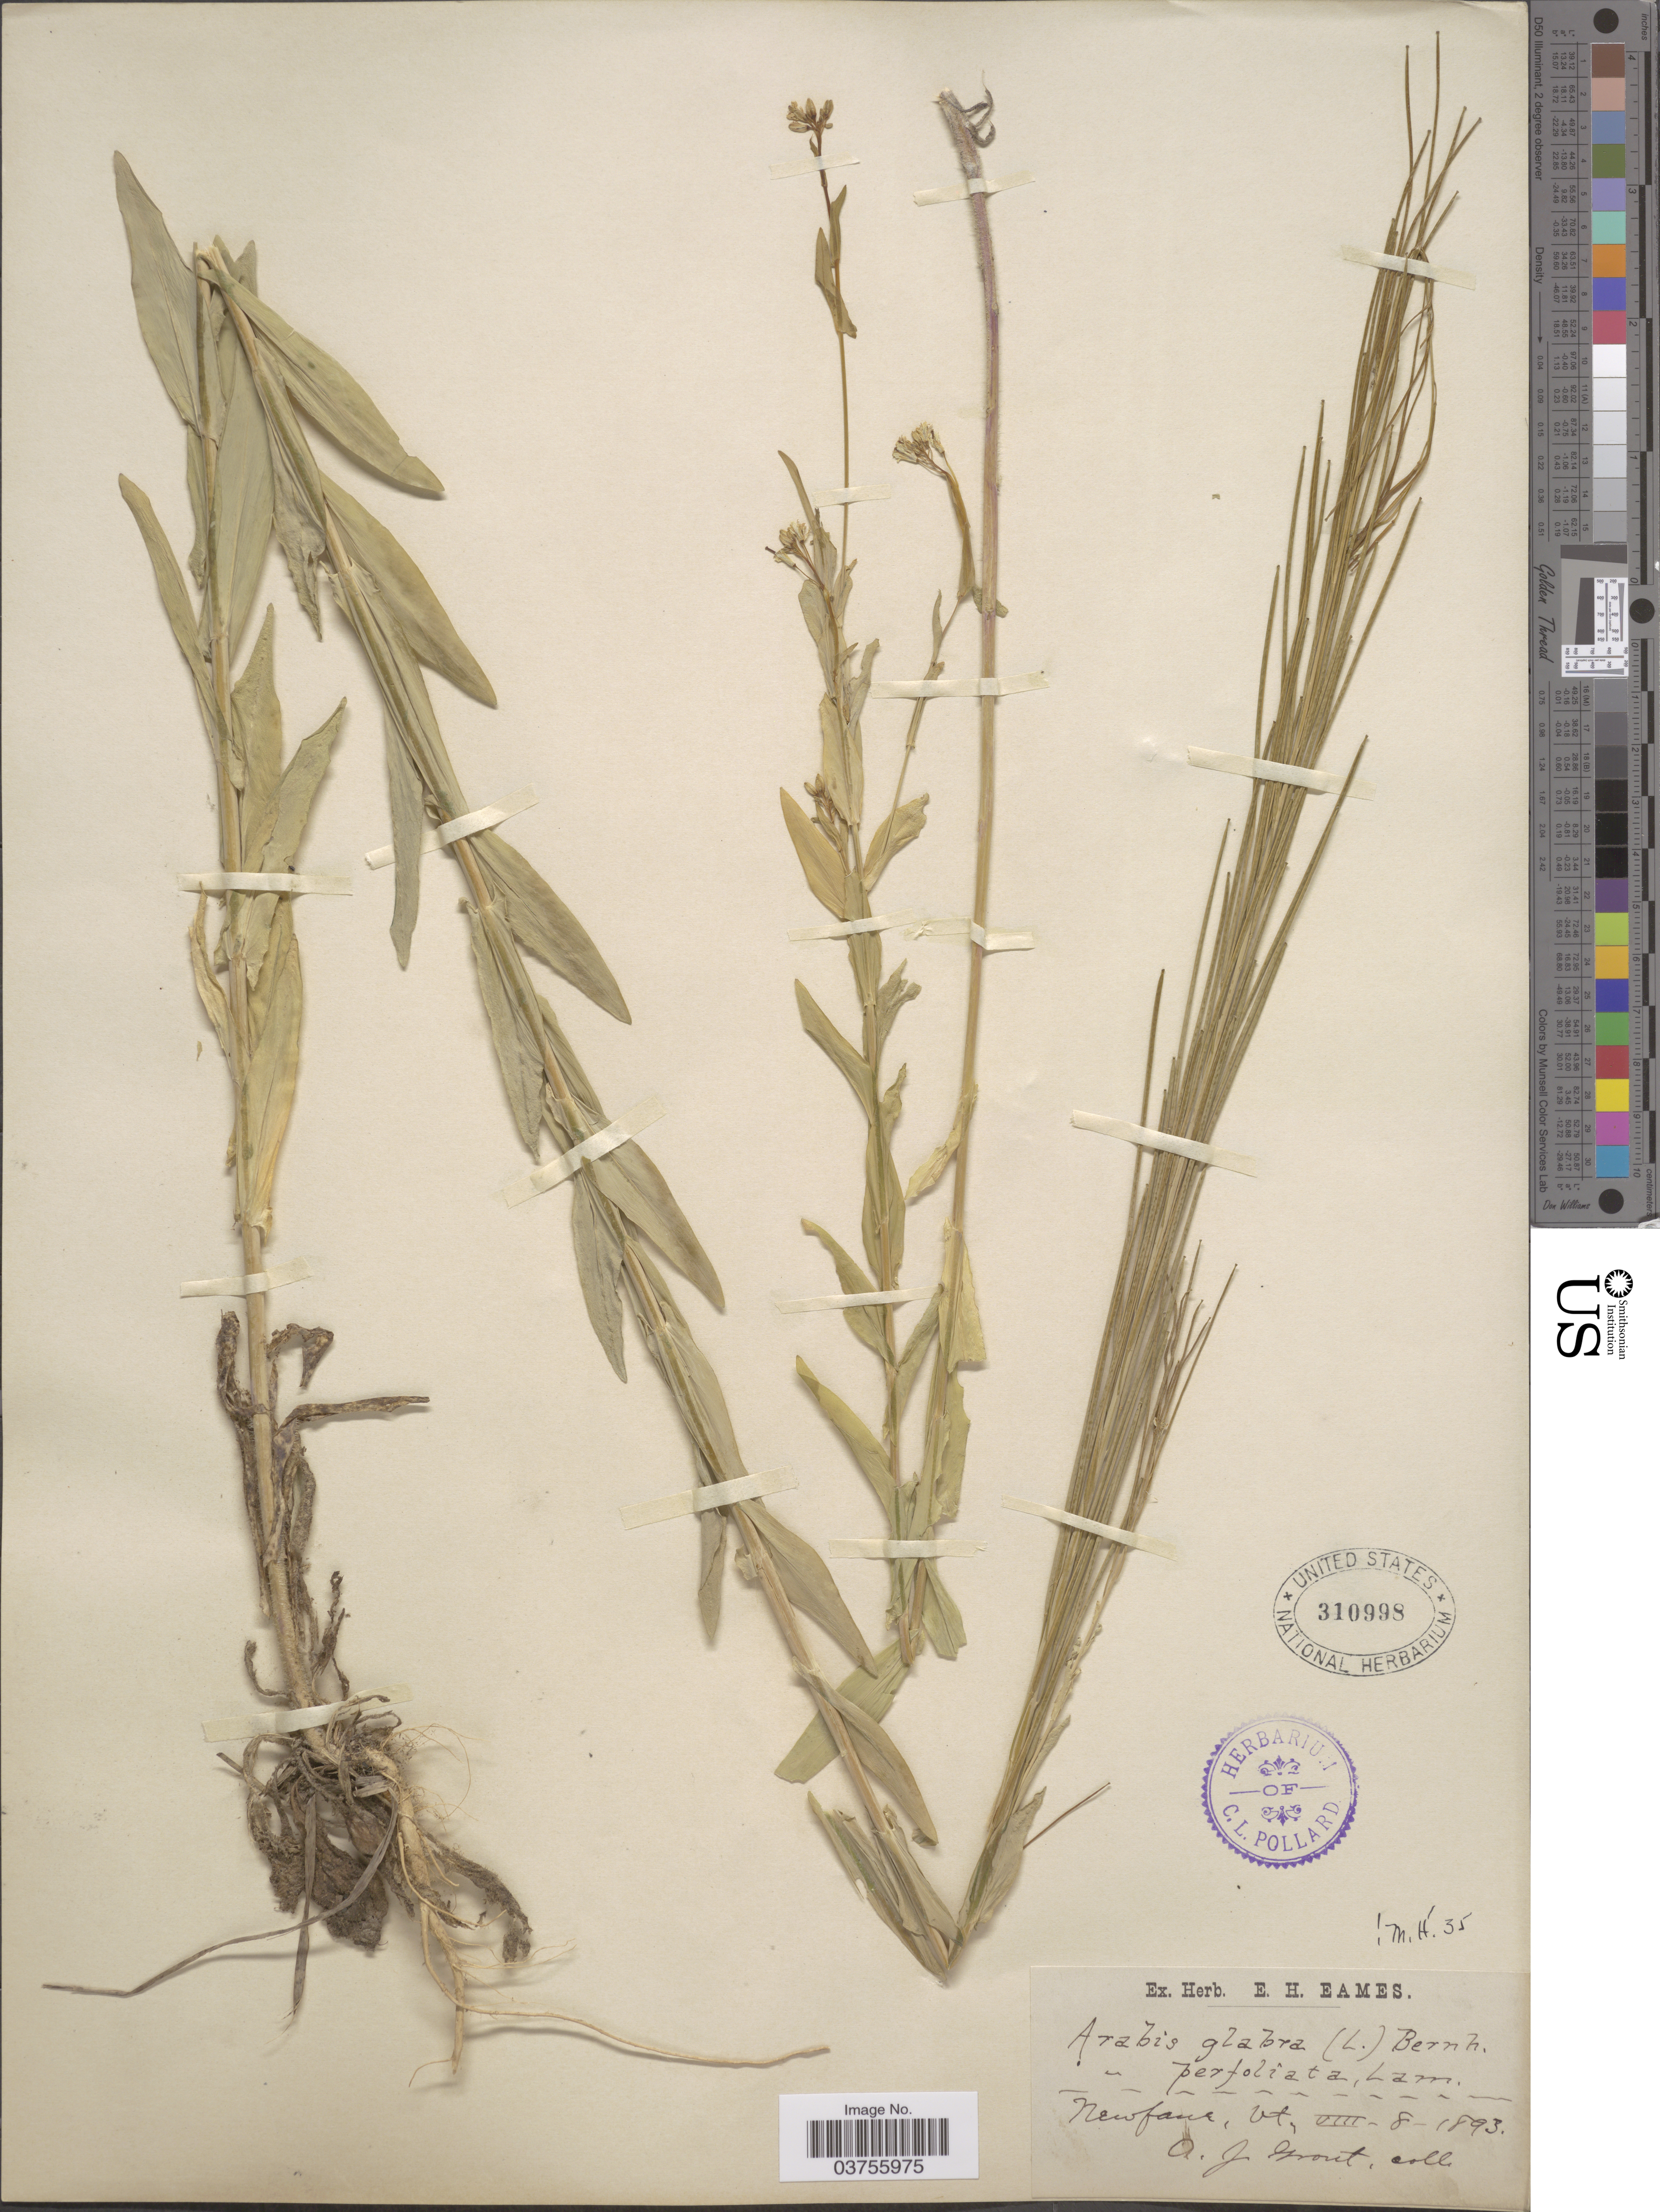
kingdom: Plantae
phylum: Tracheophyta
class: Magnoliopsida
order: Brassicales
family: Brassicaceae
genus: Turritis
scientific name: Turritis glabra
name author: L.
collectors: A. J. Grout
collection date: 1893-08-08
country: United States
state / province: Vermont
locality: Newfane.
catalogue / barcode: US 310998